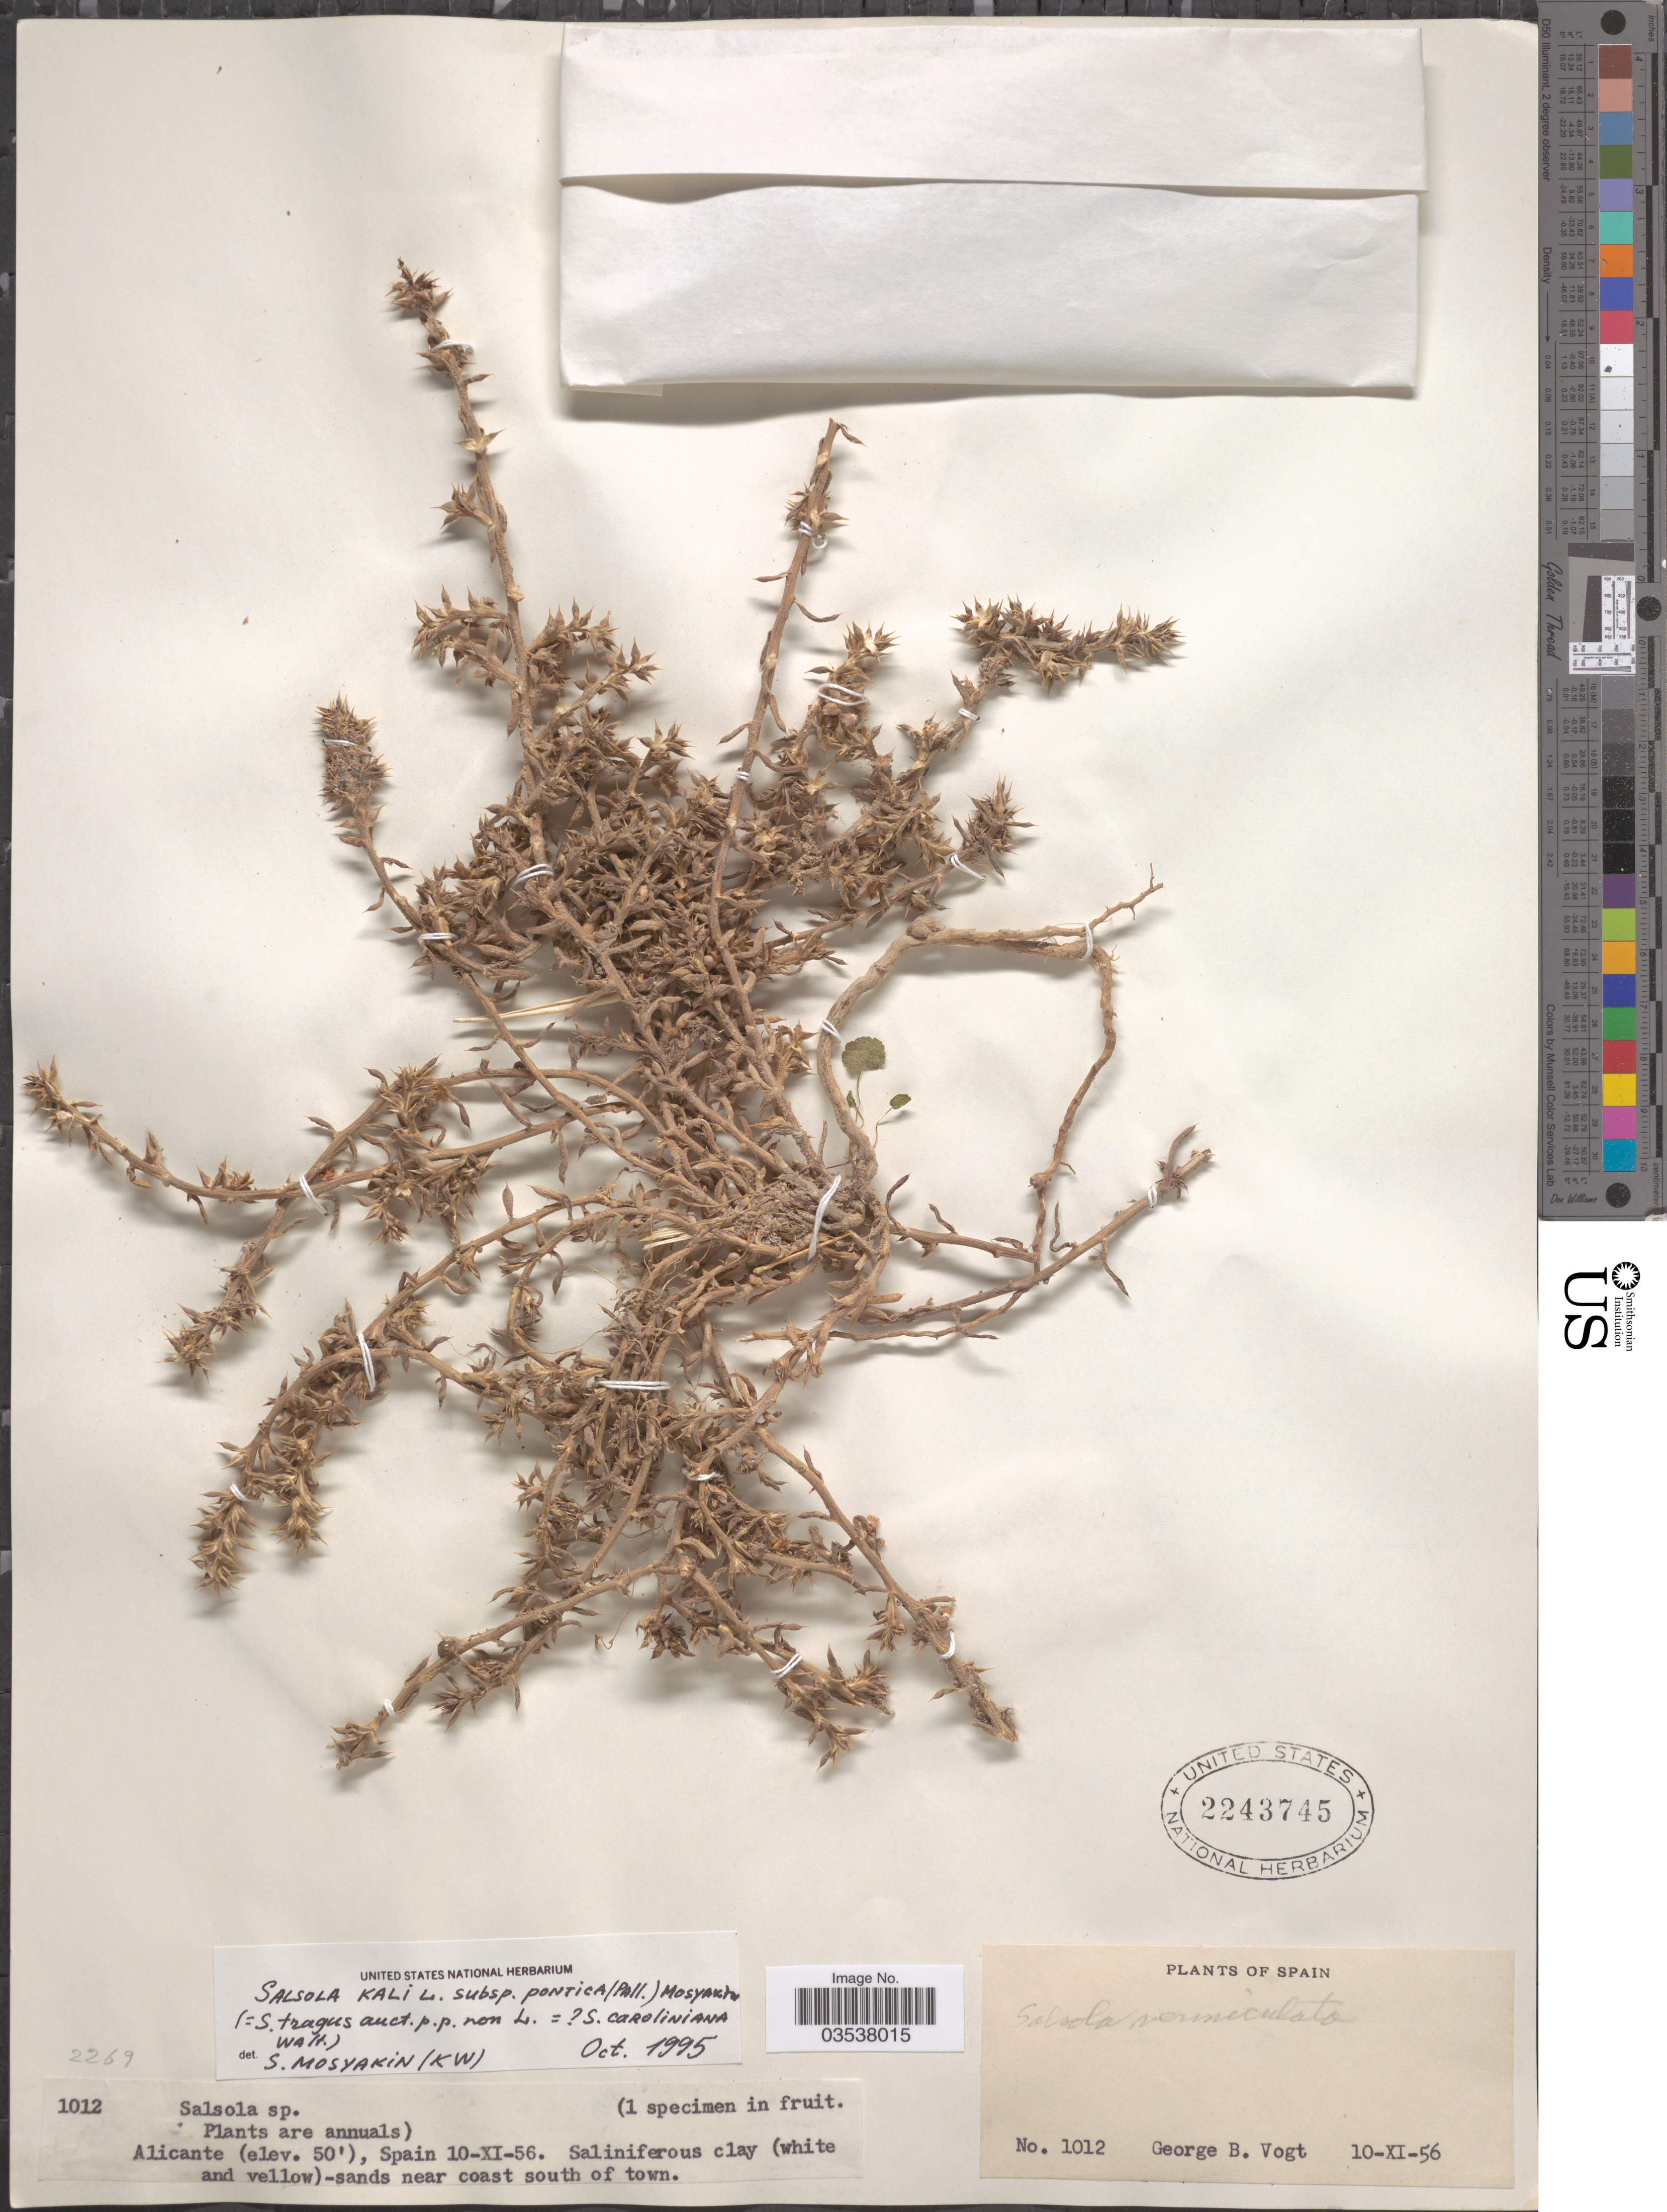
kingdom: Plantae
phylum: Tracheophyta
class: Magnoliopsida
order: Caryophyllales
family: Amaranthaceae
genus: Salsola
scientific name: Salsola pontica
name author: (Pall.) Iljin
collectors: G. B. Vogt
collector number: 1012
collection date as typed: Transcribed d/m/y: 10/11/56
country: Spain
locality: Alicante. Sands near coast south of town.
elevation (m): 15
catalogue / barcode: US 2243745